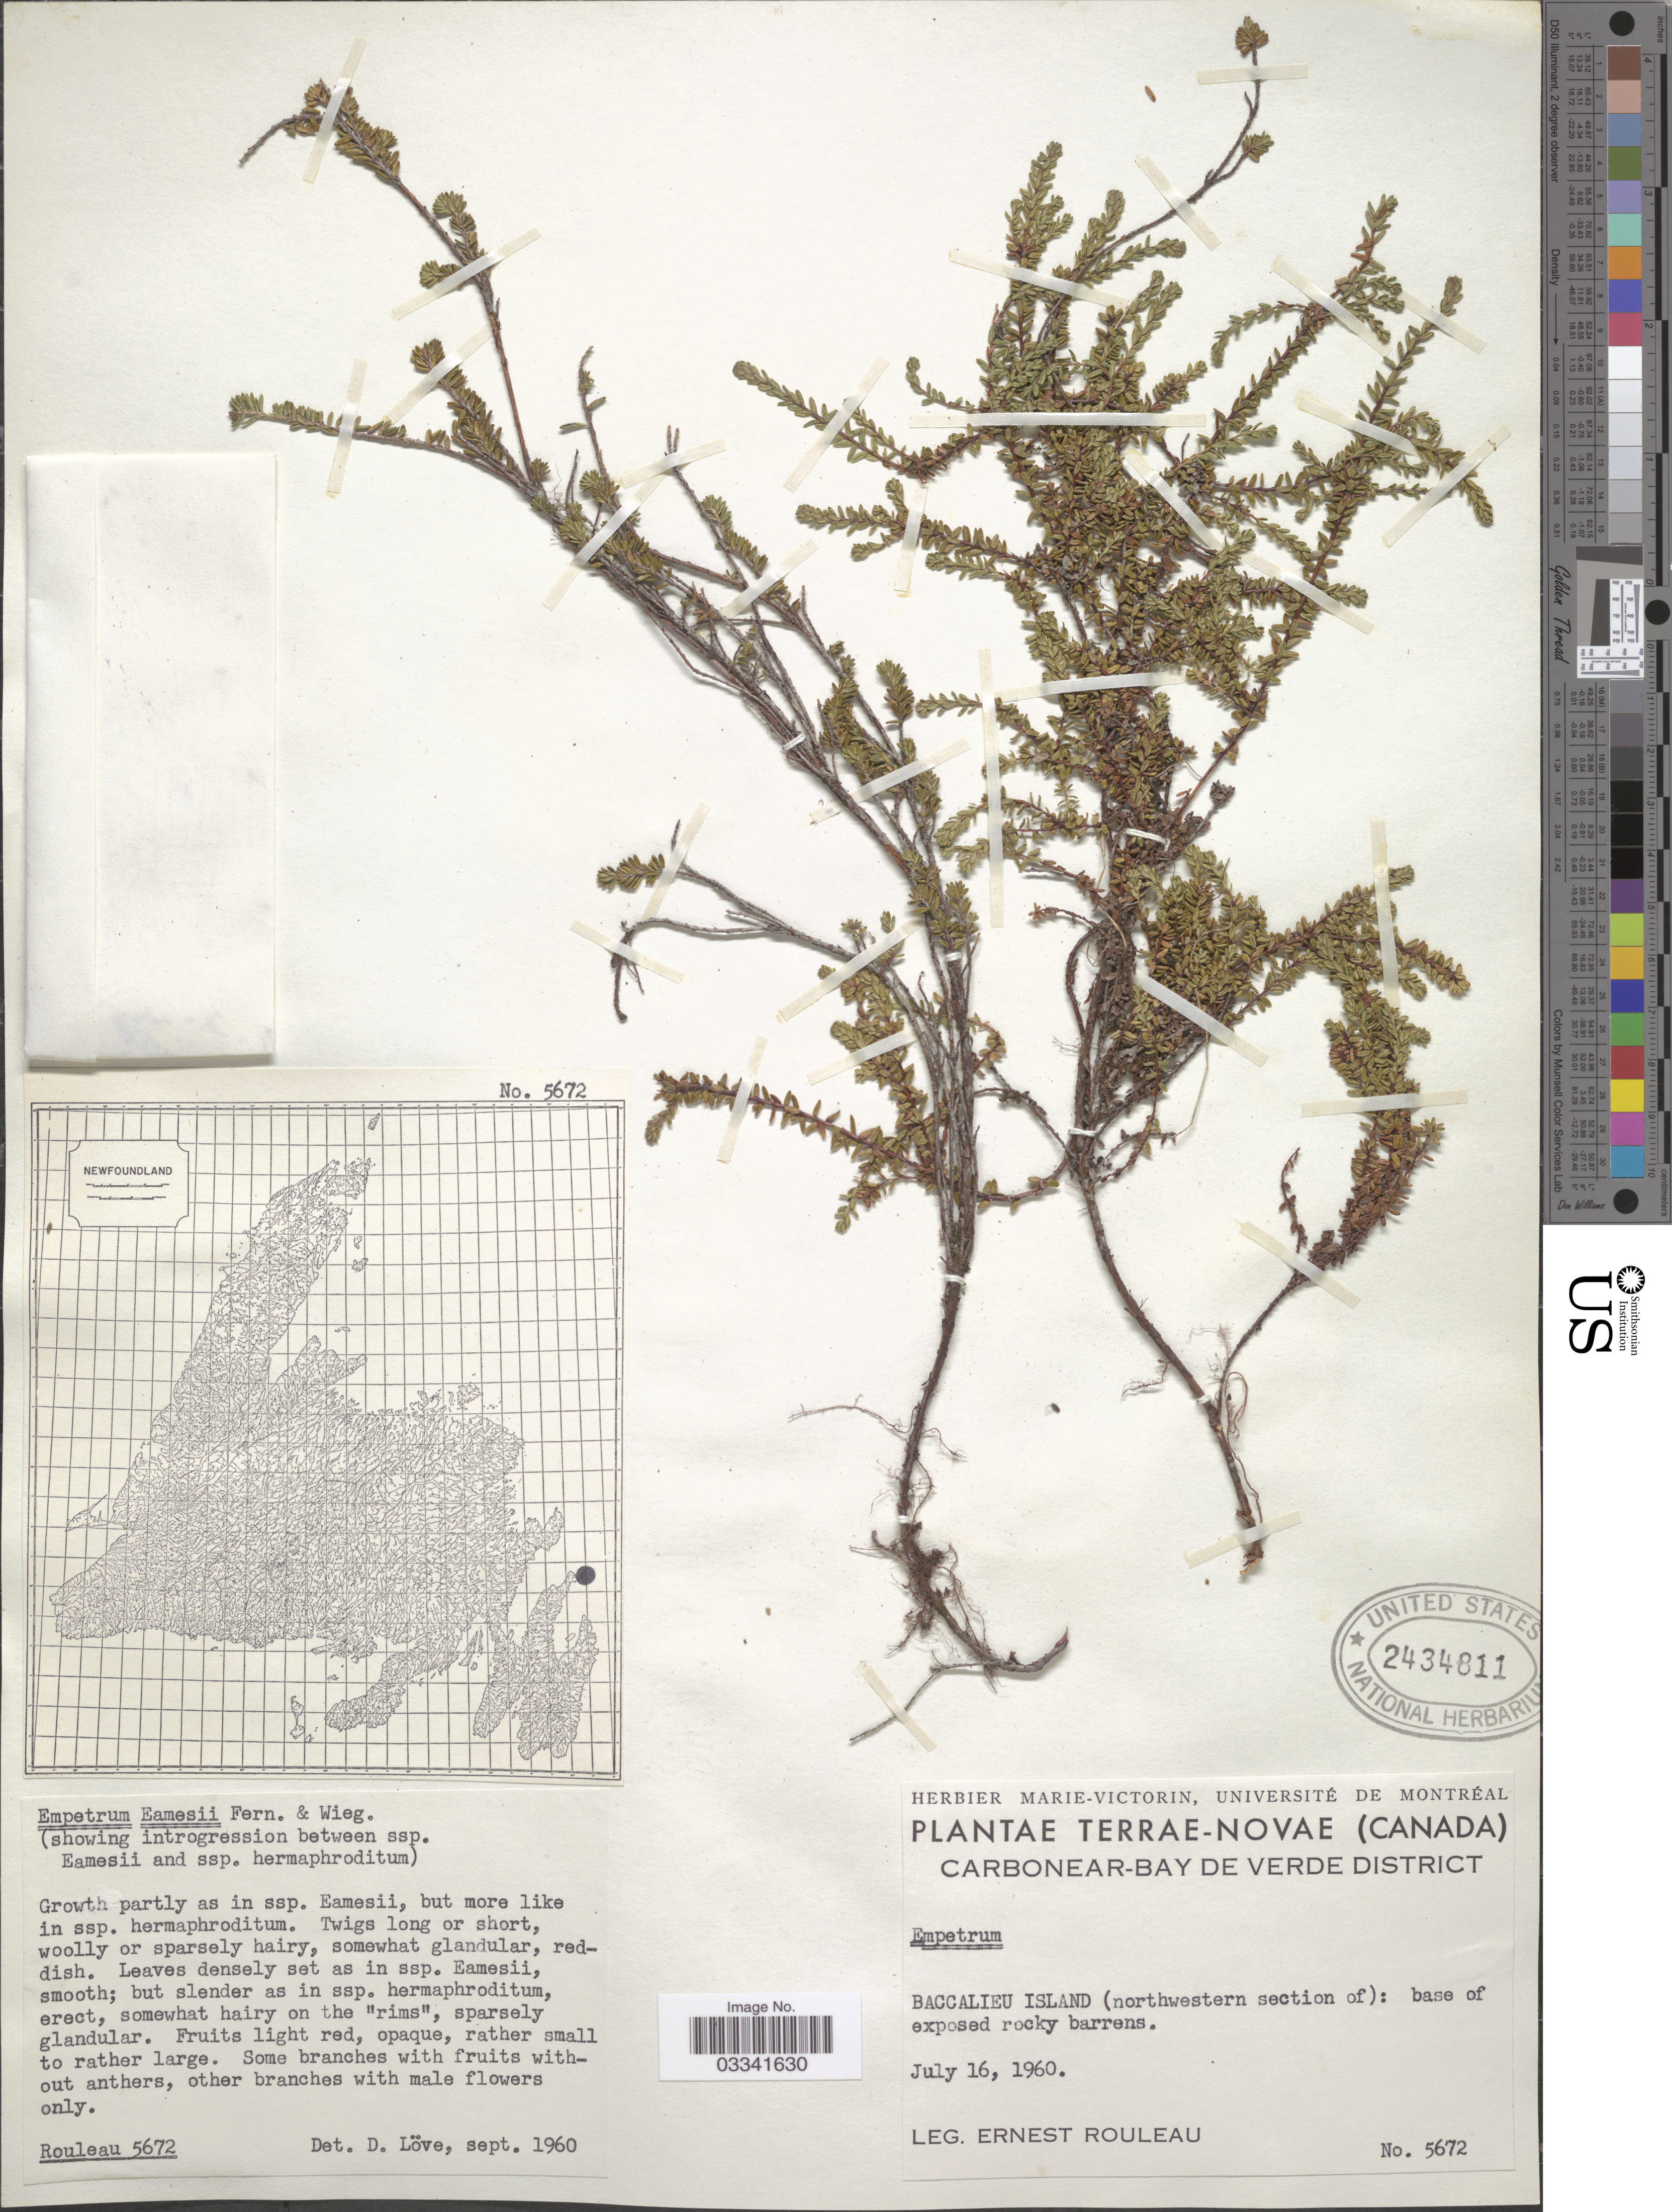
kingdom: Plantae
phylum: Tracheophyta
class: Magnoliopsida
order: Ericales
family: Ericaceae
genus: Empetrum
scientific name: Empetrum eamesii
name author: Fernald & Wiegand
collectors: J. Rouleau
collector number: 5672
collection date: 1960-07-16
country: Canada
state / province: Newfoundland and Labrador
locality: Terrae - Novae. Carbonear-Bay de Verde District. Baccalieu Island (northwestern section of).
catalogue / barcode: US 2434811